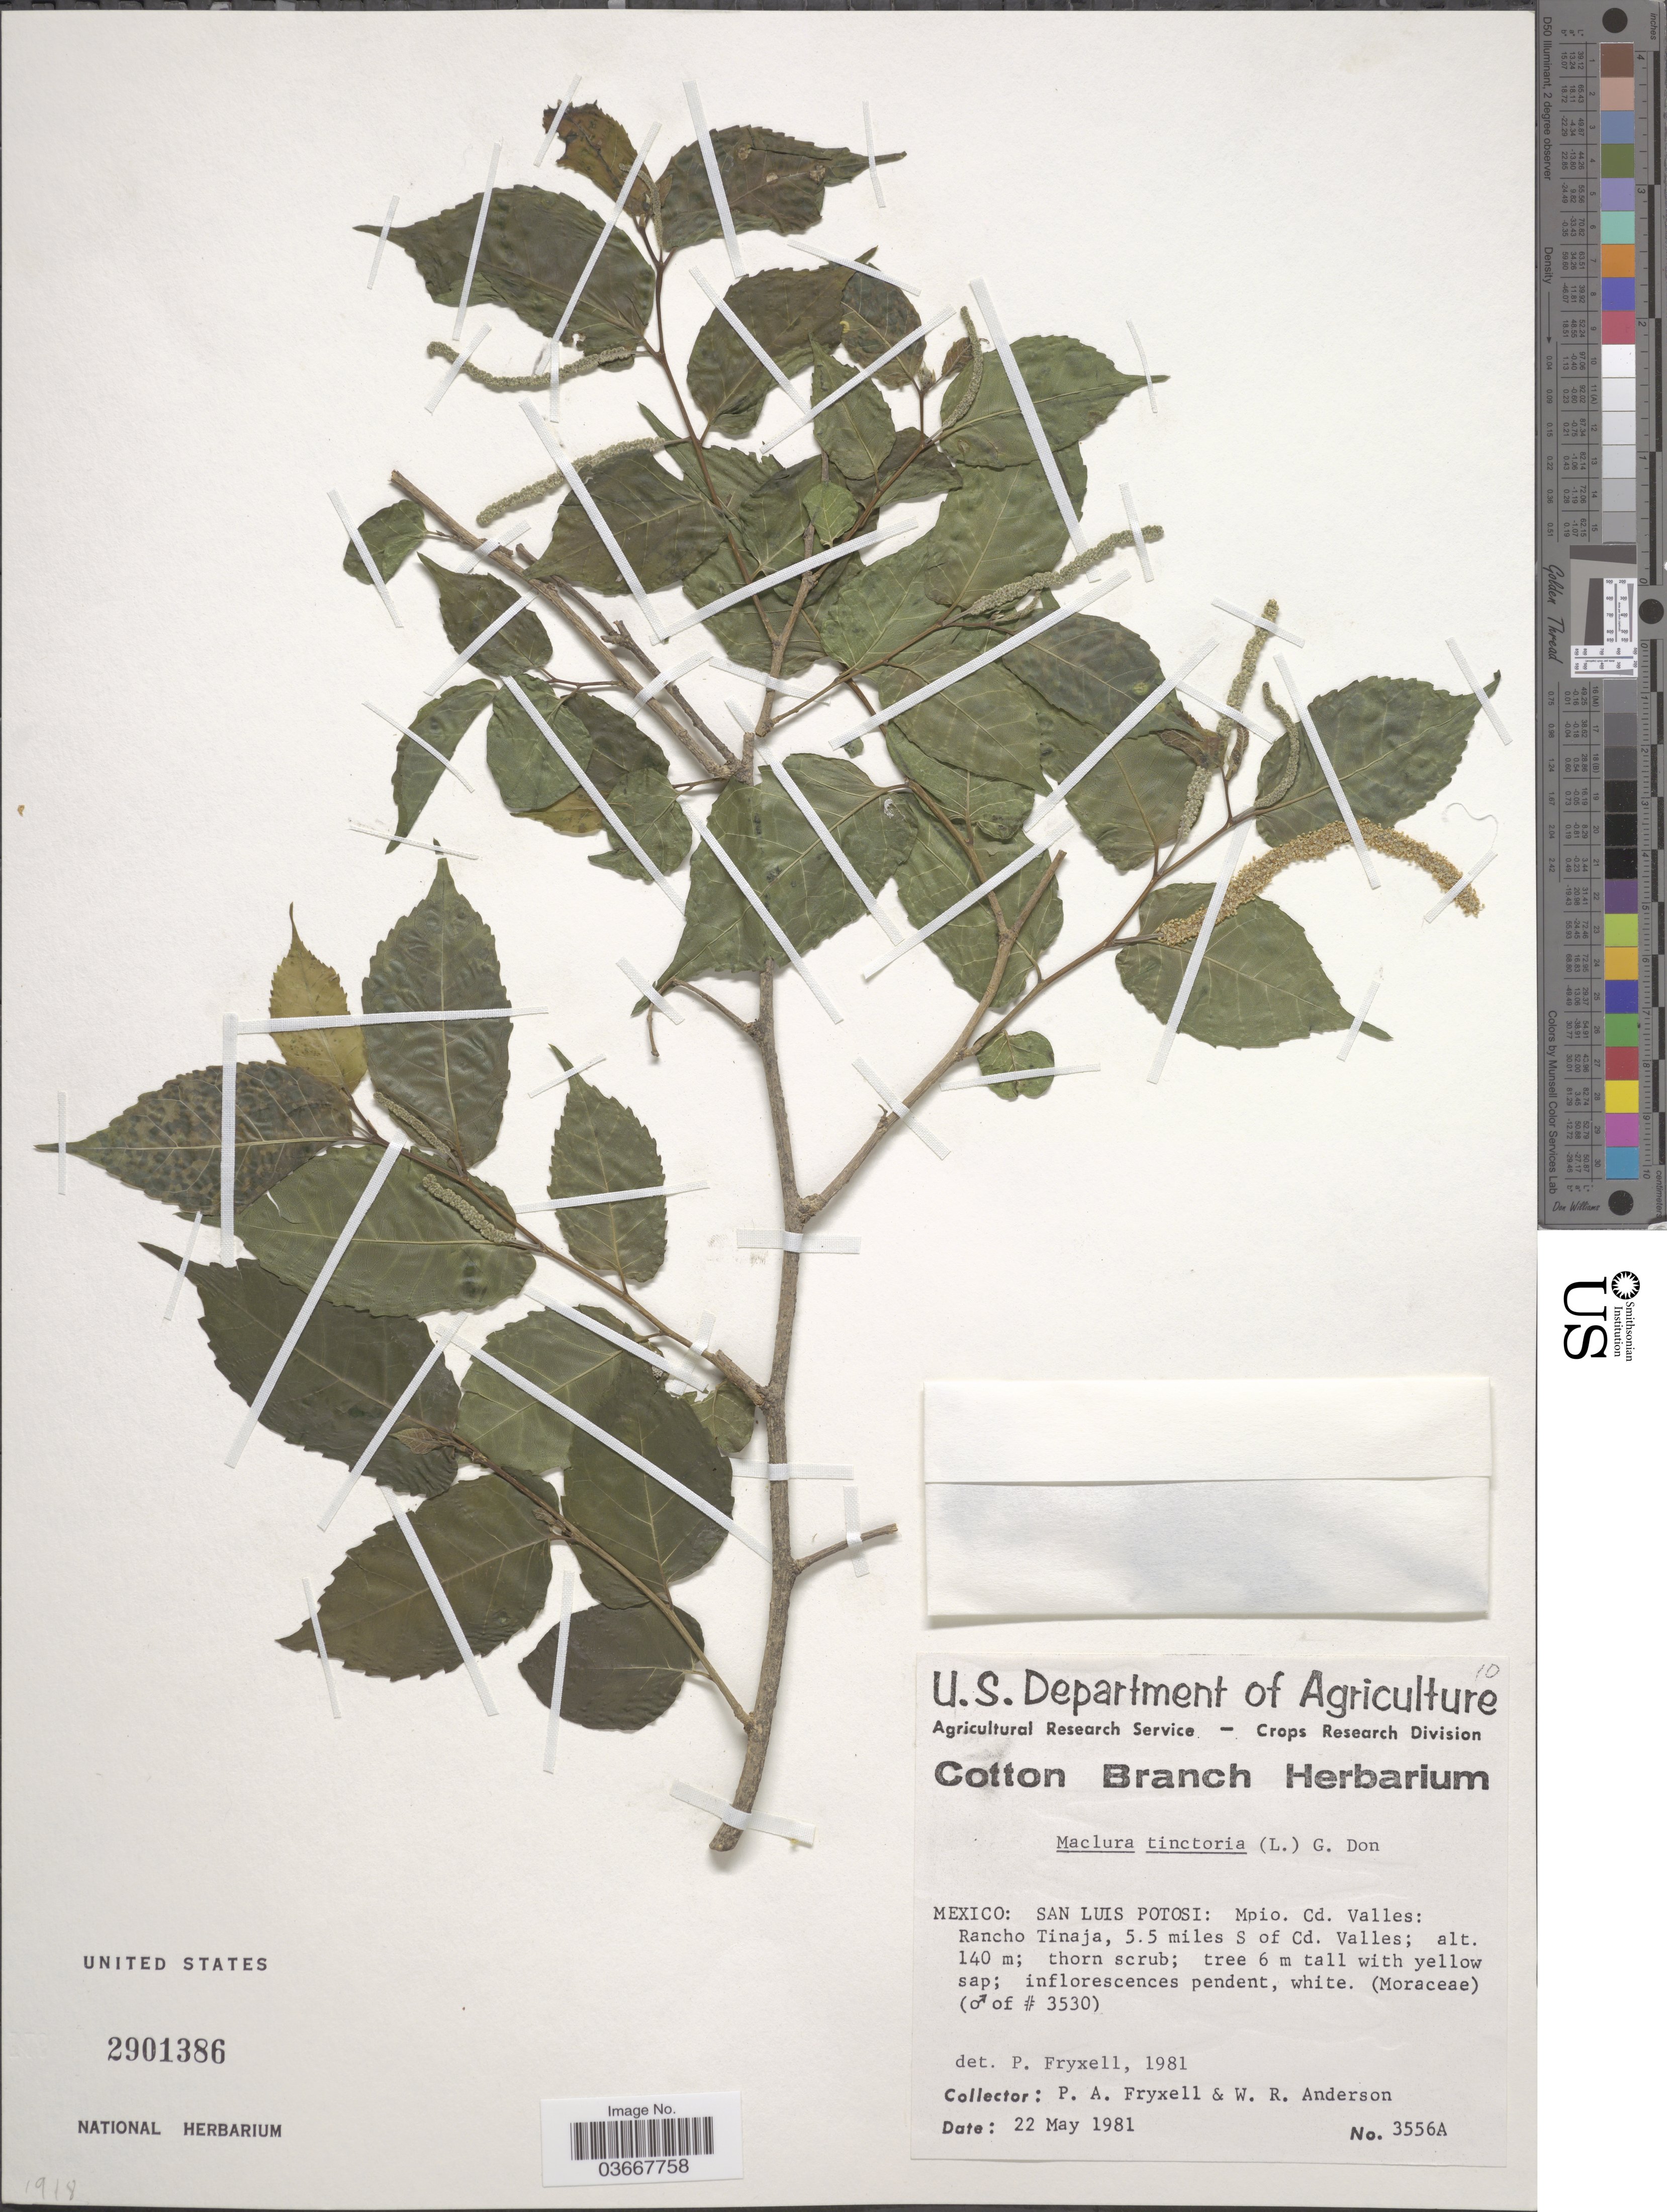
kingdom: Plantae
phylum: Tracheophyta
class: Magnoliopsida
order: Rosales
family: Moraceae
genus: Maclura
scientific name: Maclura tinctoria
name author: (L.) D. Don ex Steud.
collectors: P. A. Fryxell & W. Anderson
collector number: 3556A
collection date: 1981-05-22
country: Mexico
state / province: San Luis Potosí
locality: Mpio. Cd. Valles: Rancho Tinaja, 5.5 miles S of Cd. Valles.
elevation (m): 140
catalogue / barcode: US 2901386